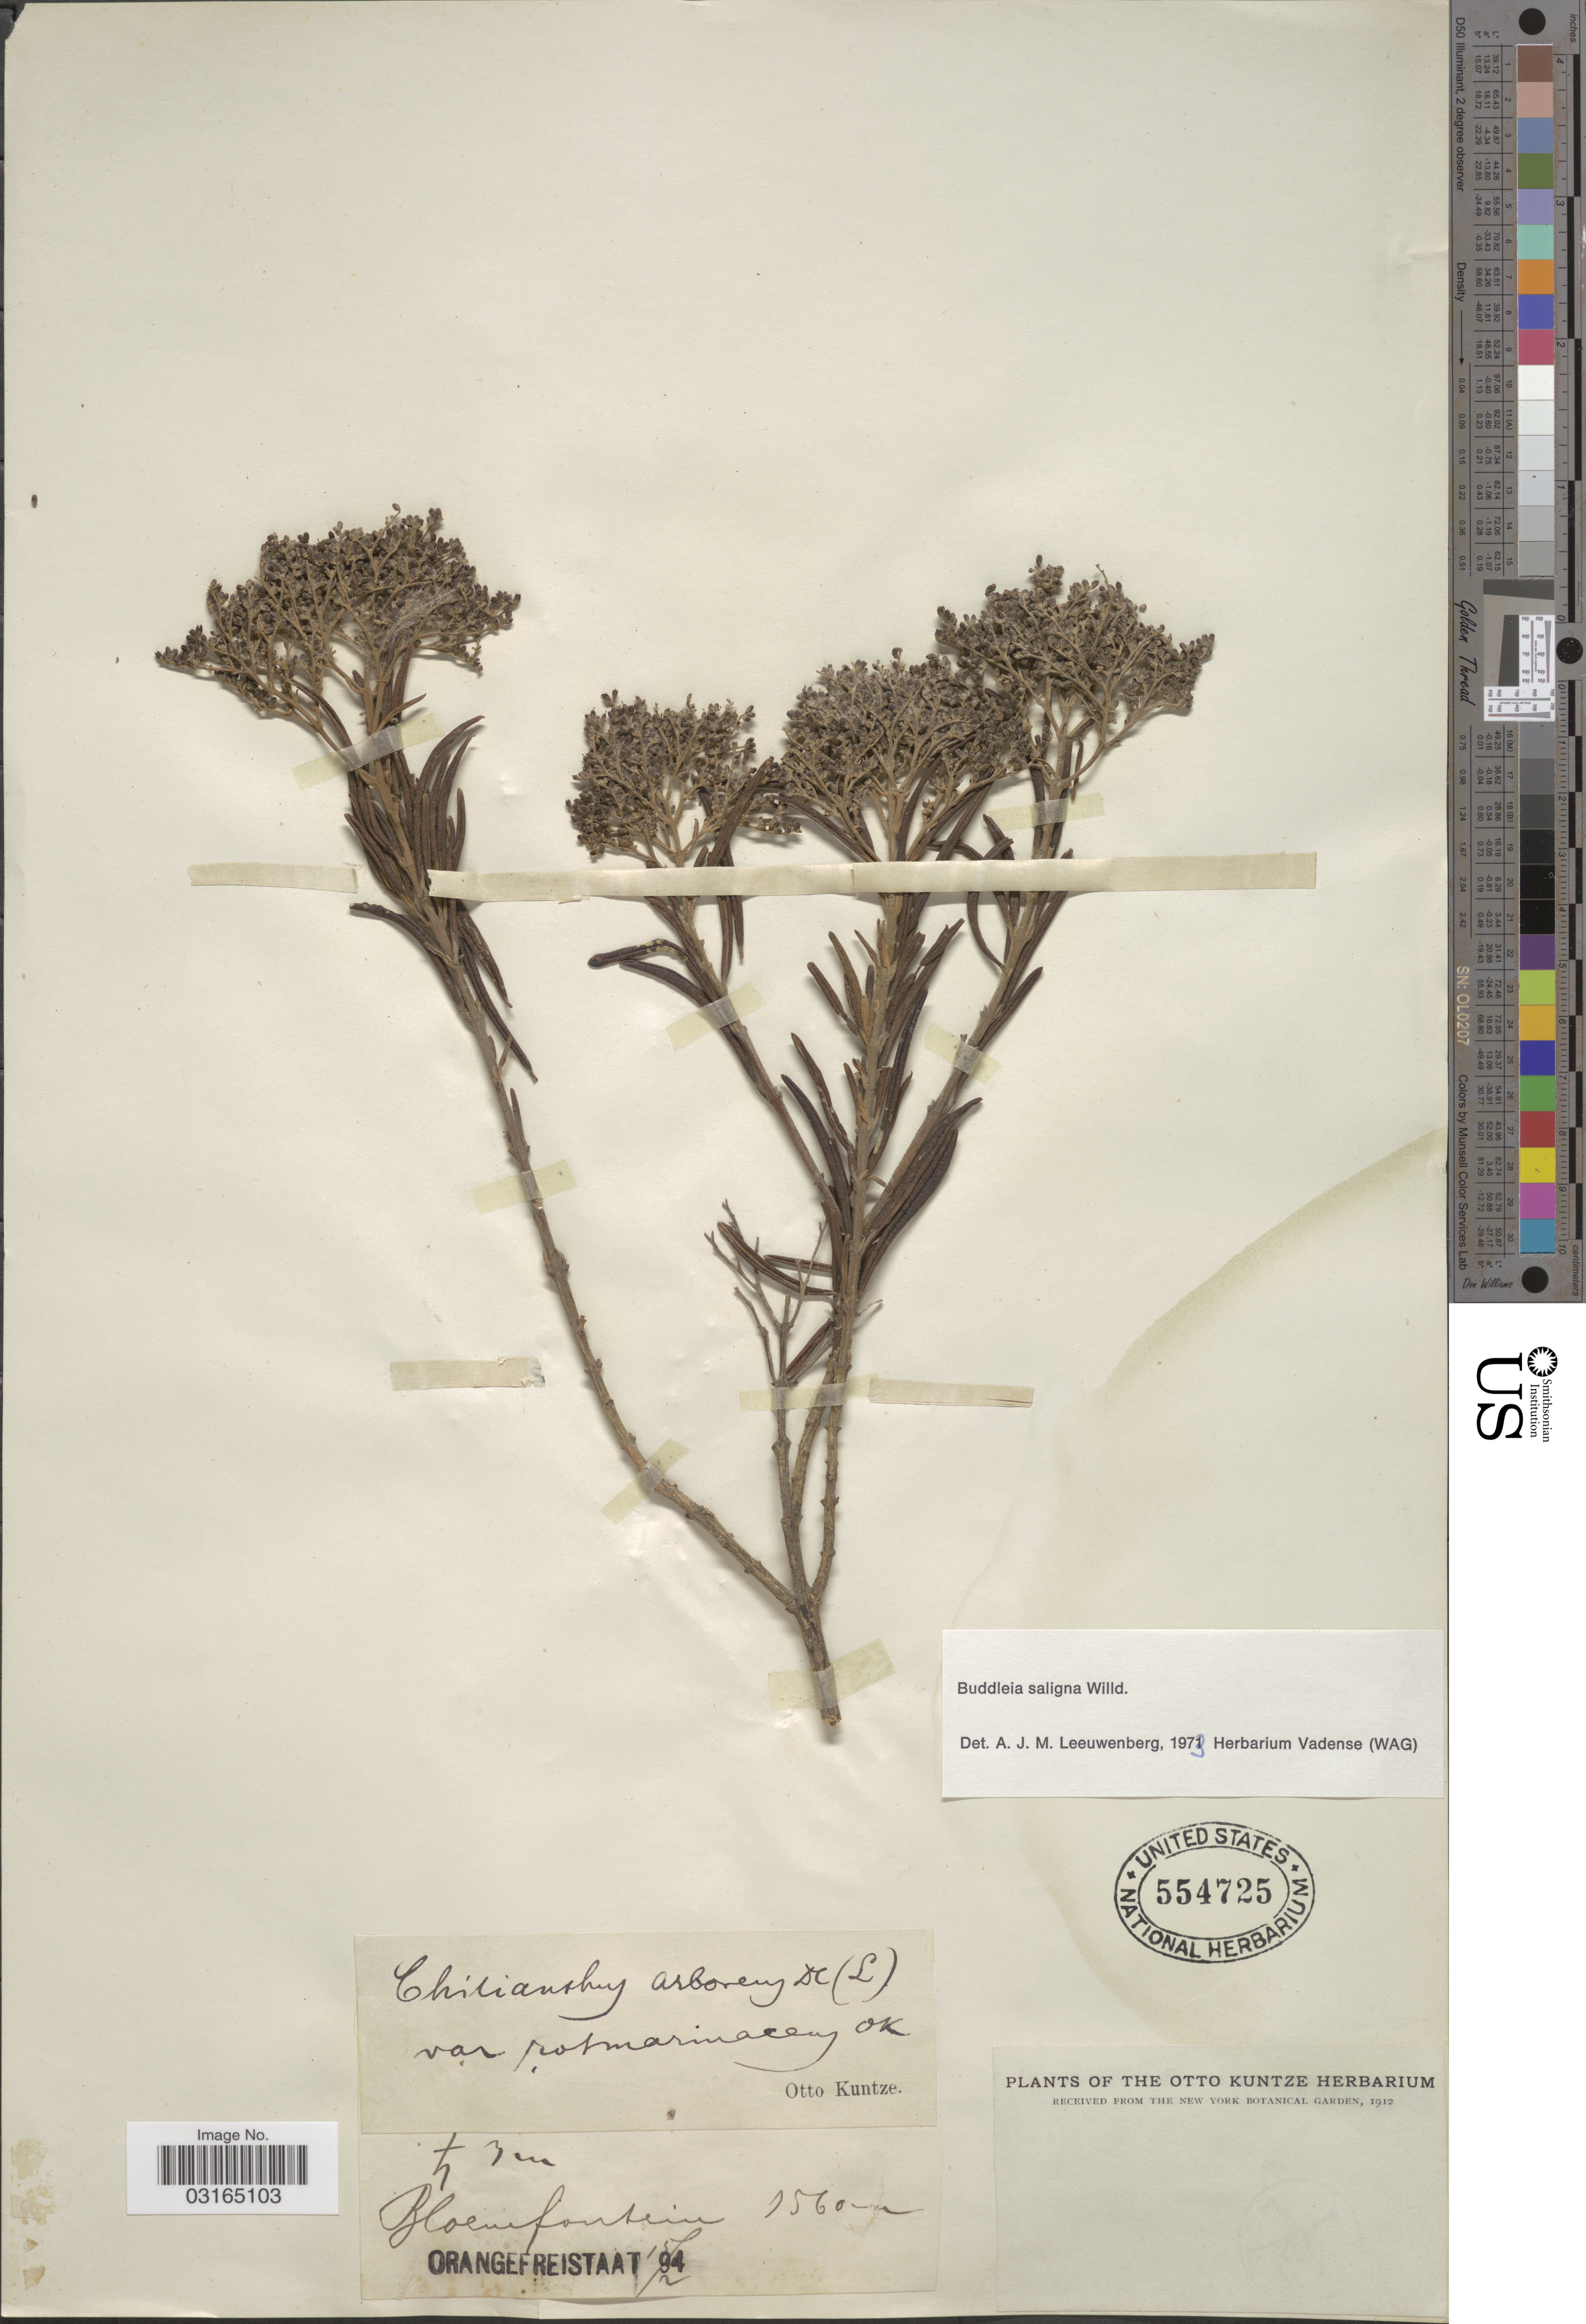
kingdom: Plantae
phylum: Tracheophyta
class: Magnoliopsida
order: Lamiales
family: Scrophulariaceae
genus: Buddleja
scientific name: Buddleja saligna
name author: Willd.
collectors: C.E.O. Kuntze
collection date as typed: Transcribed d/m/y: 15/2/94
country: South Africa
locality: Bloemfontein. Orangefreistaat.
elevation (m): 1560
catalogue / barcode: US 554725